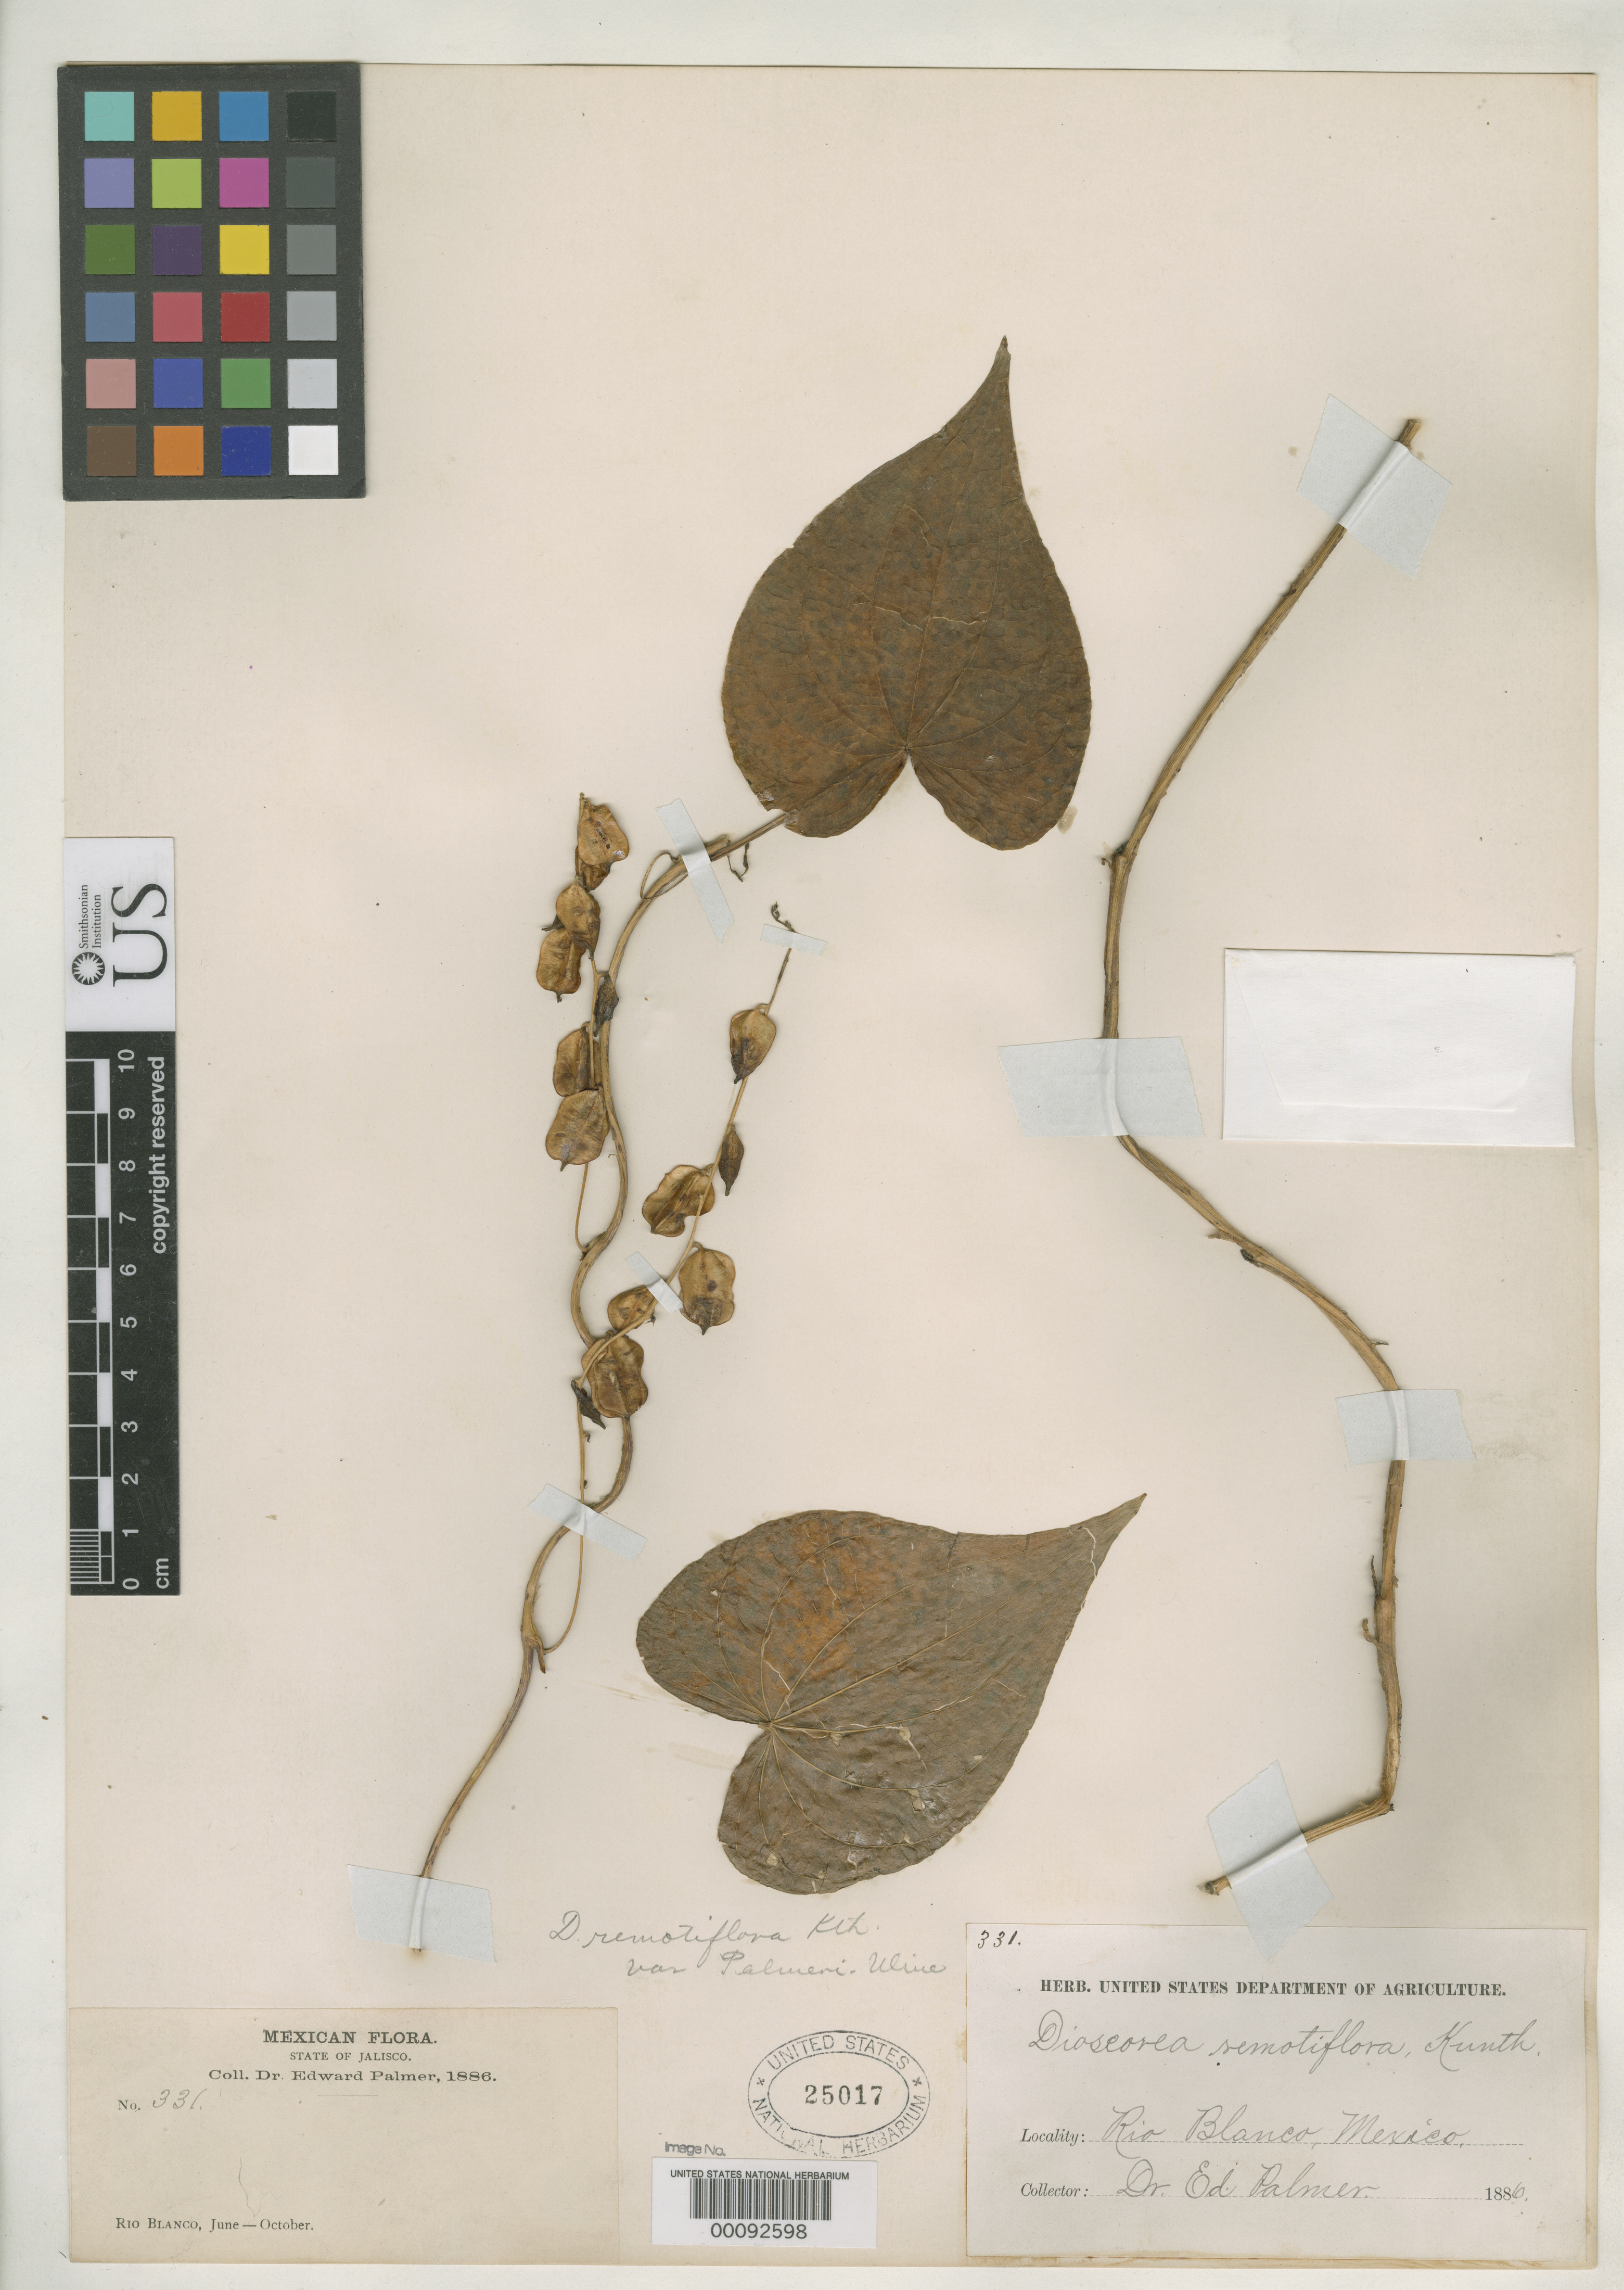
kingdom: Plantae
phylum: Tracheophyta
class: Liliopsida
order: Dioscoreales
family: Dioscoreaceae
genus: Dioscorea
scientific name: Dioscorea remotiflora var. palmeri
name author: Uline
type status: Isotype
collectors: E. Palmer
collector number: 331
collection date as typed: Jun 1886 to -- Oct 1886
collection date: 1886-06/1886-10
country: Mexico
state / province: Jalisco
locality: Rio Blanco.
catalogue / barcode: US 25017